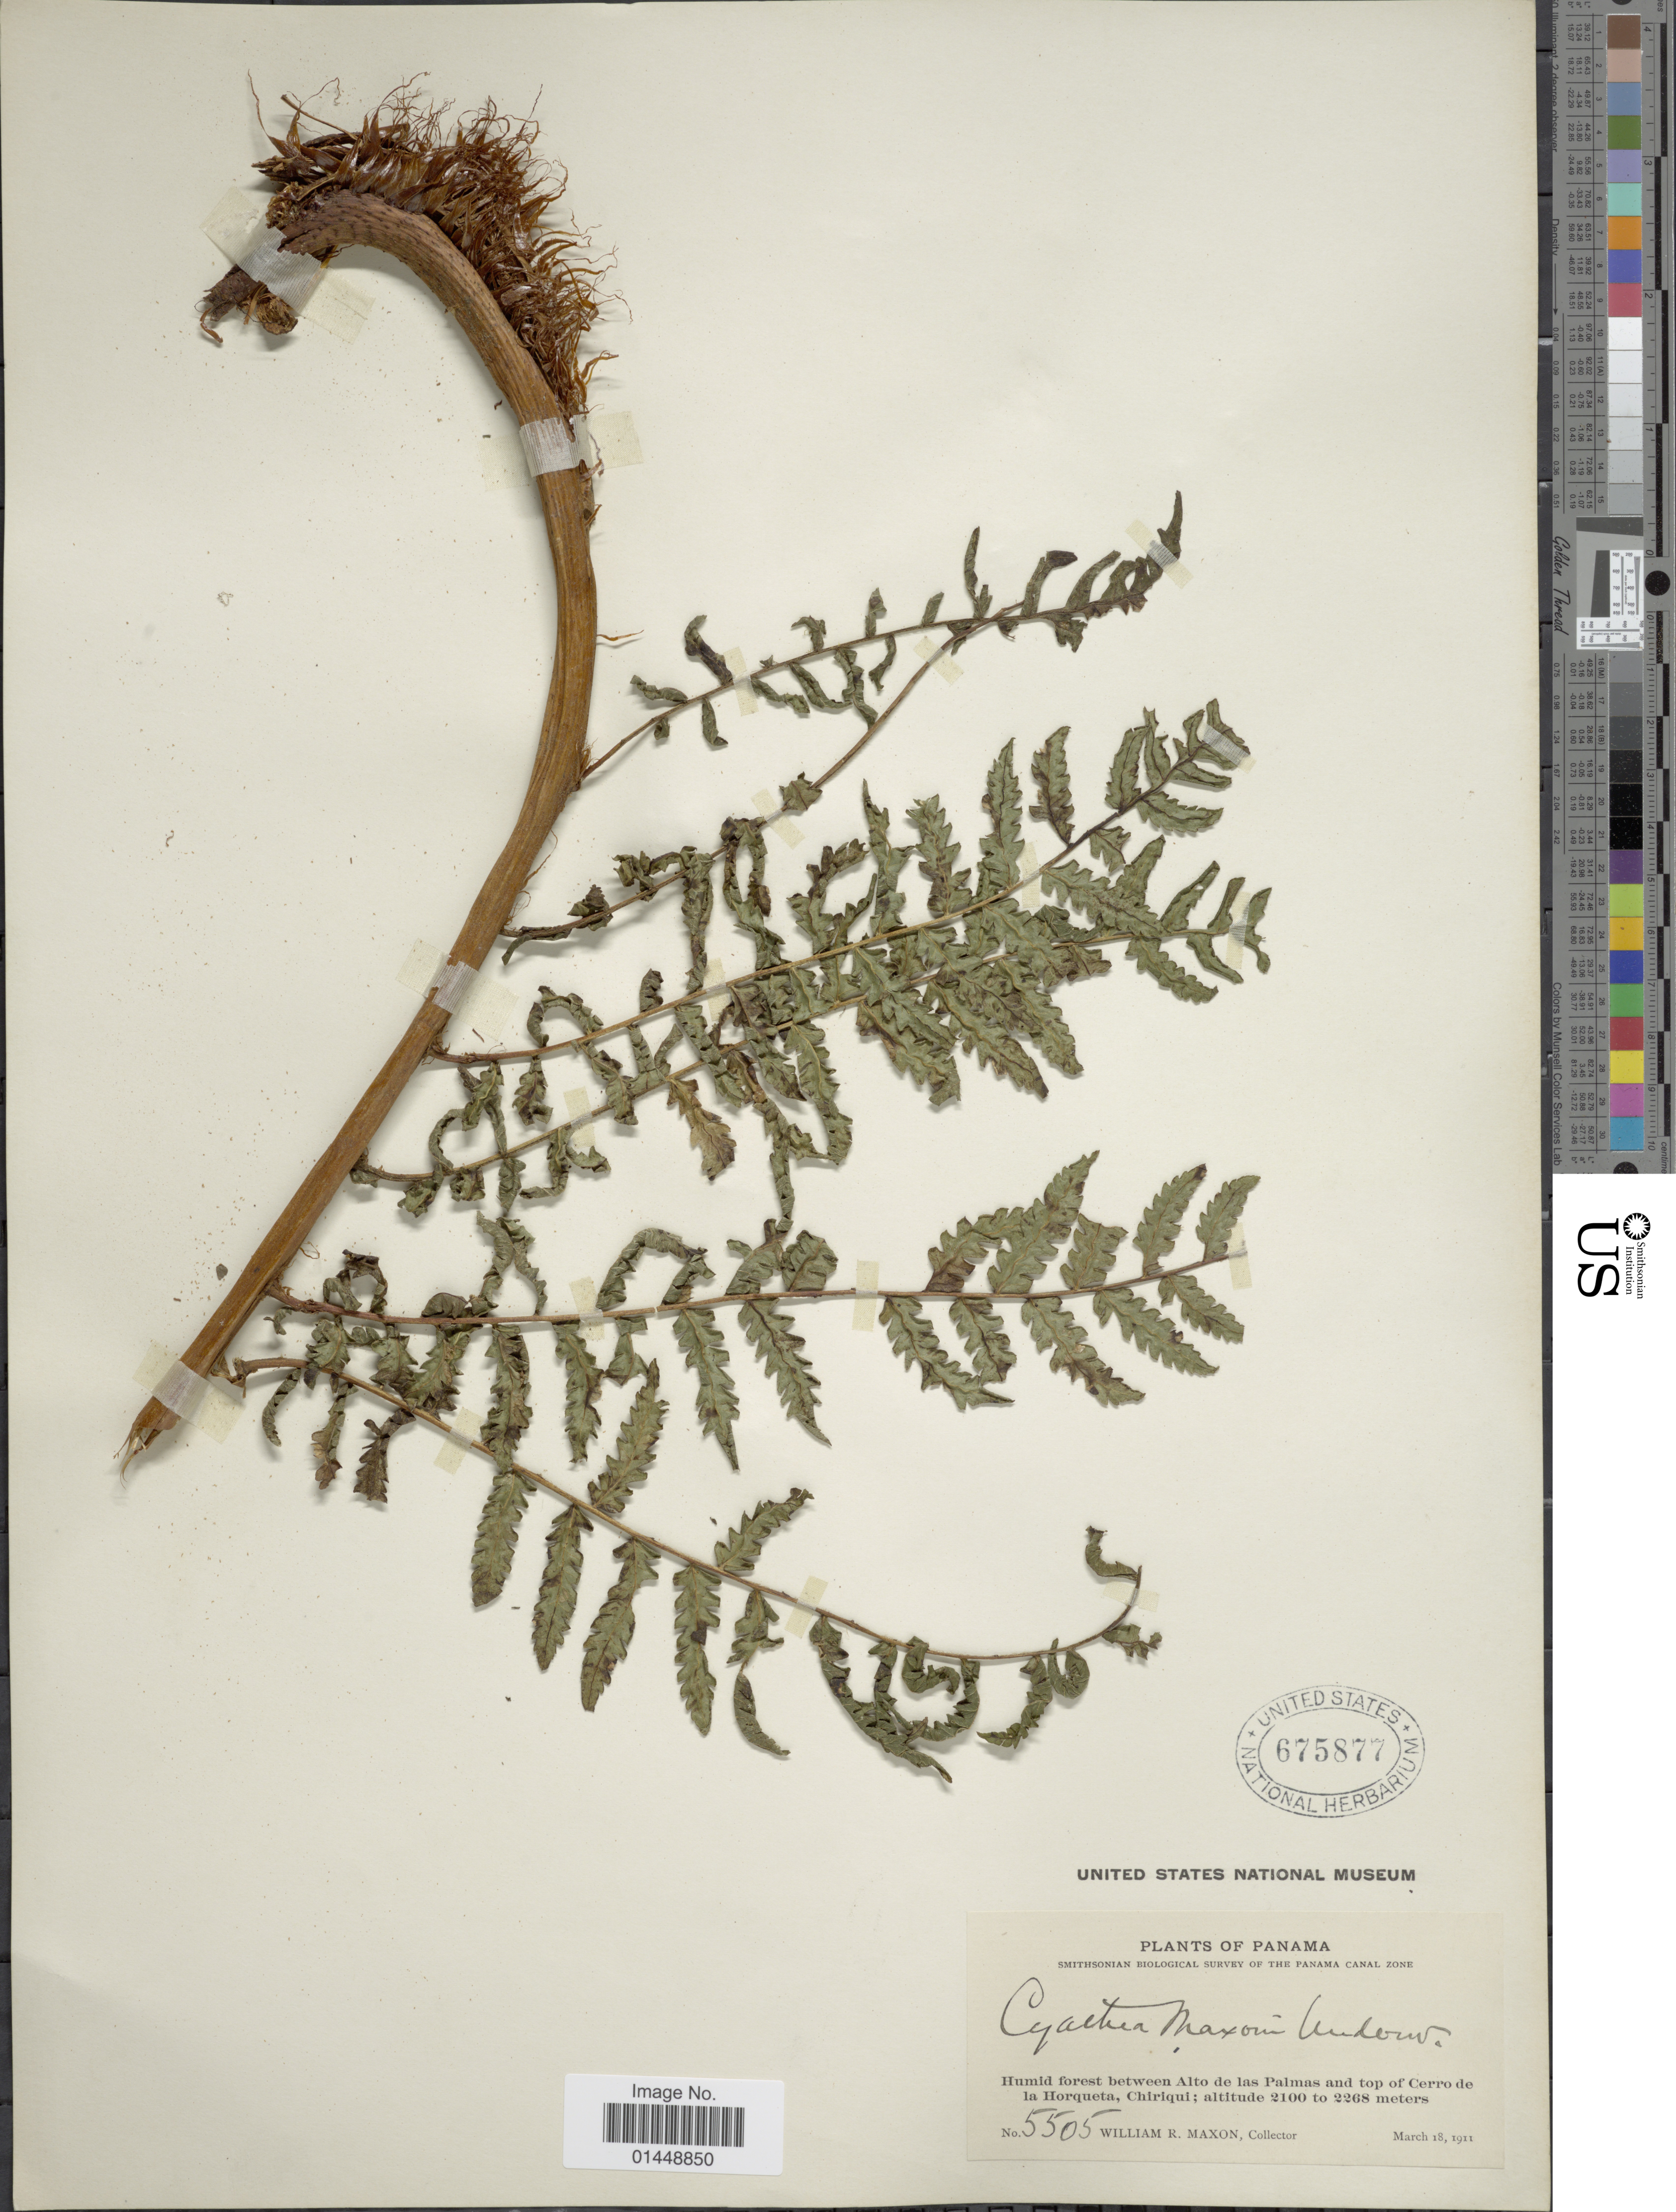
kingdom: Plantae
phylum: Tracheophyta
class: Polypodiopsida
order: Cyatheales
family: Cyatheaceae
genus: Cyathea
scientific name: Cyathea fulva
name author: (M. Martens & Galeotti) Fée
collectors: W. R. Maxon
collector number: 5505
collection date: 1911-03-18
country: Panama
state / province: Chiriqui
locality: Humid forest between Alto de las Palmas and top of Cerro de la Horqueta, Chiriqui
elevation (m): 2100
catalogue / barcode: US 675877